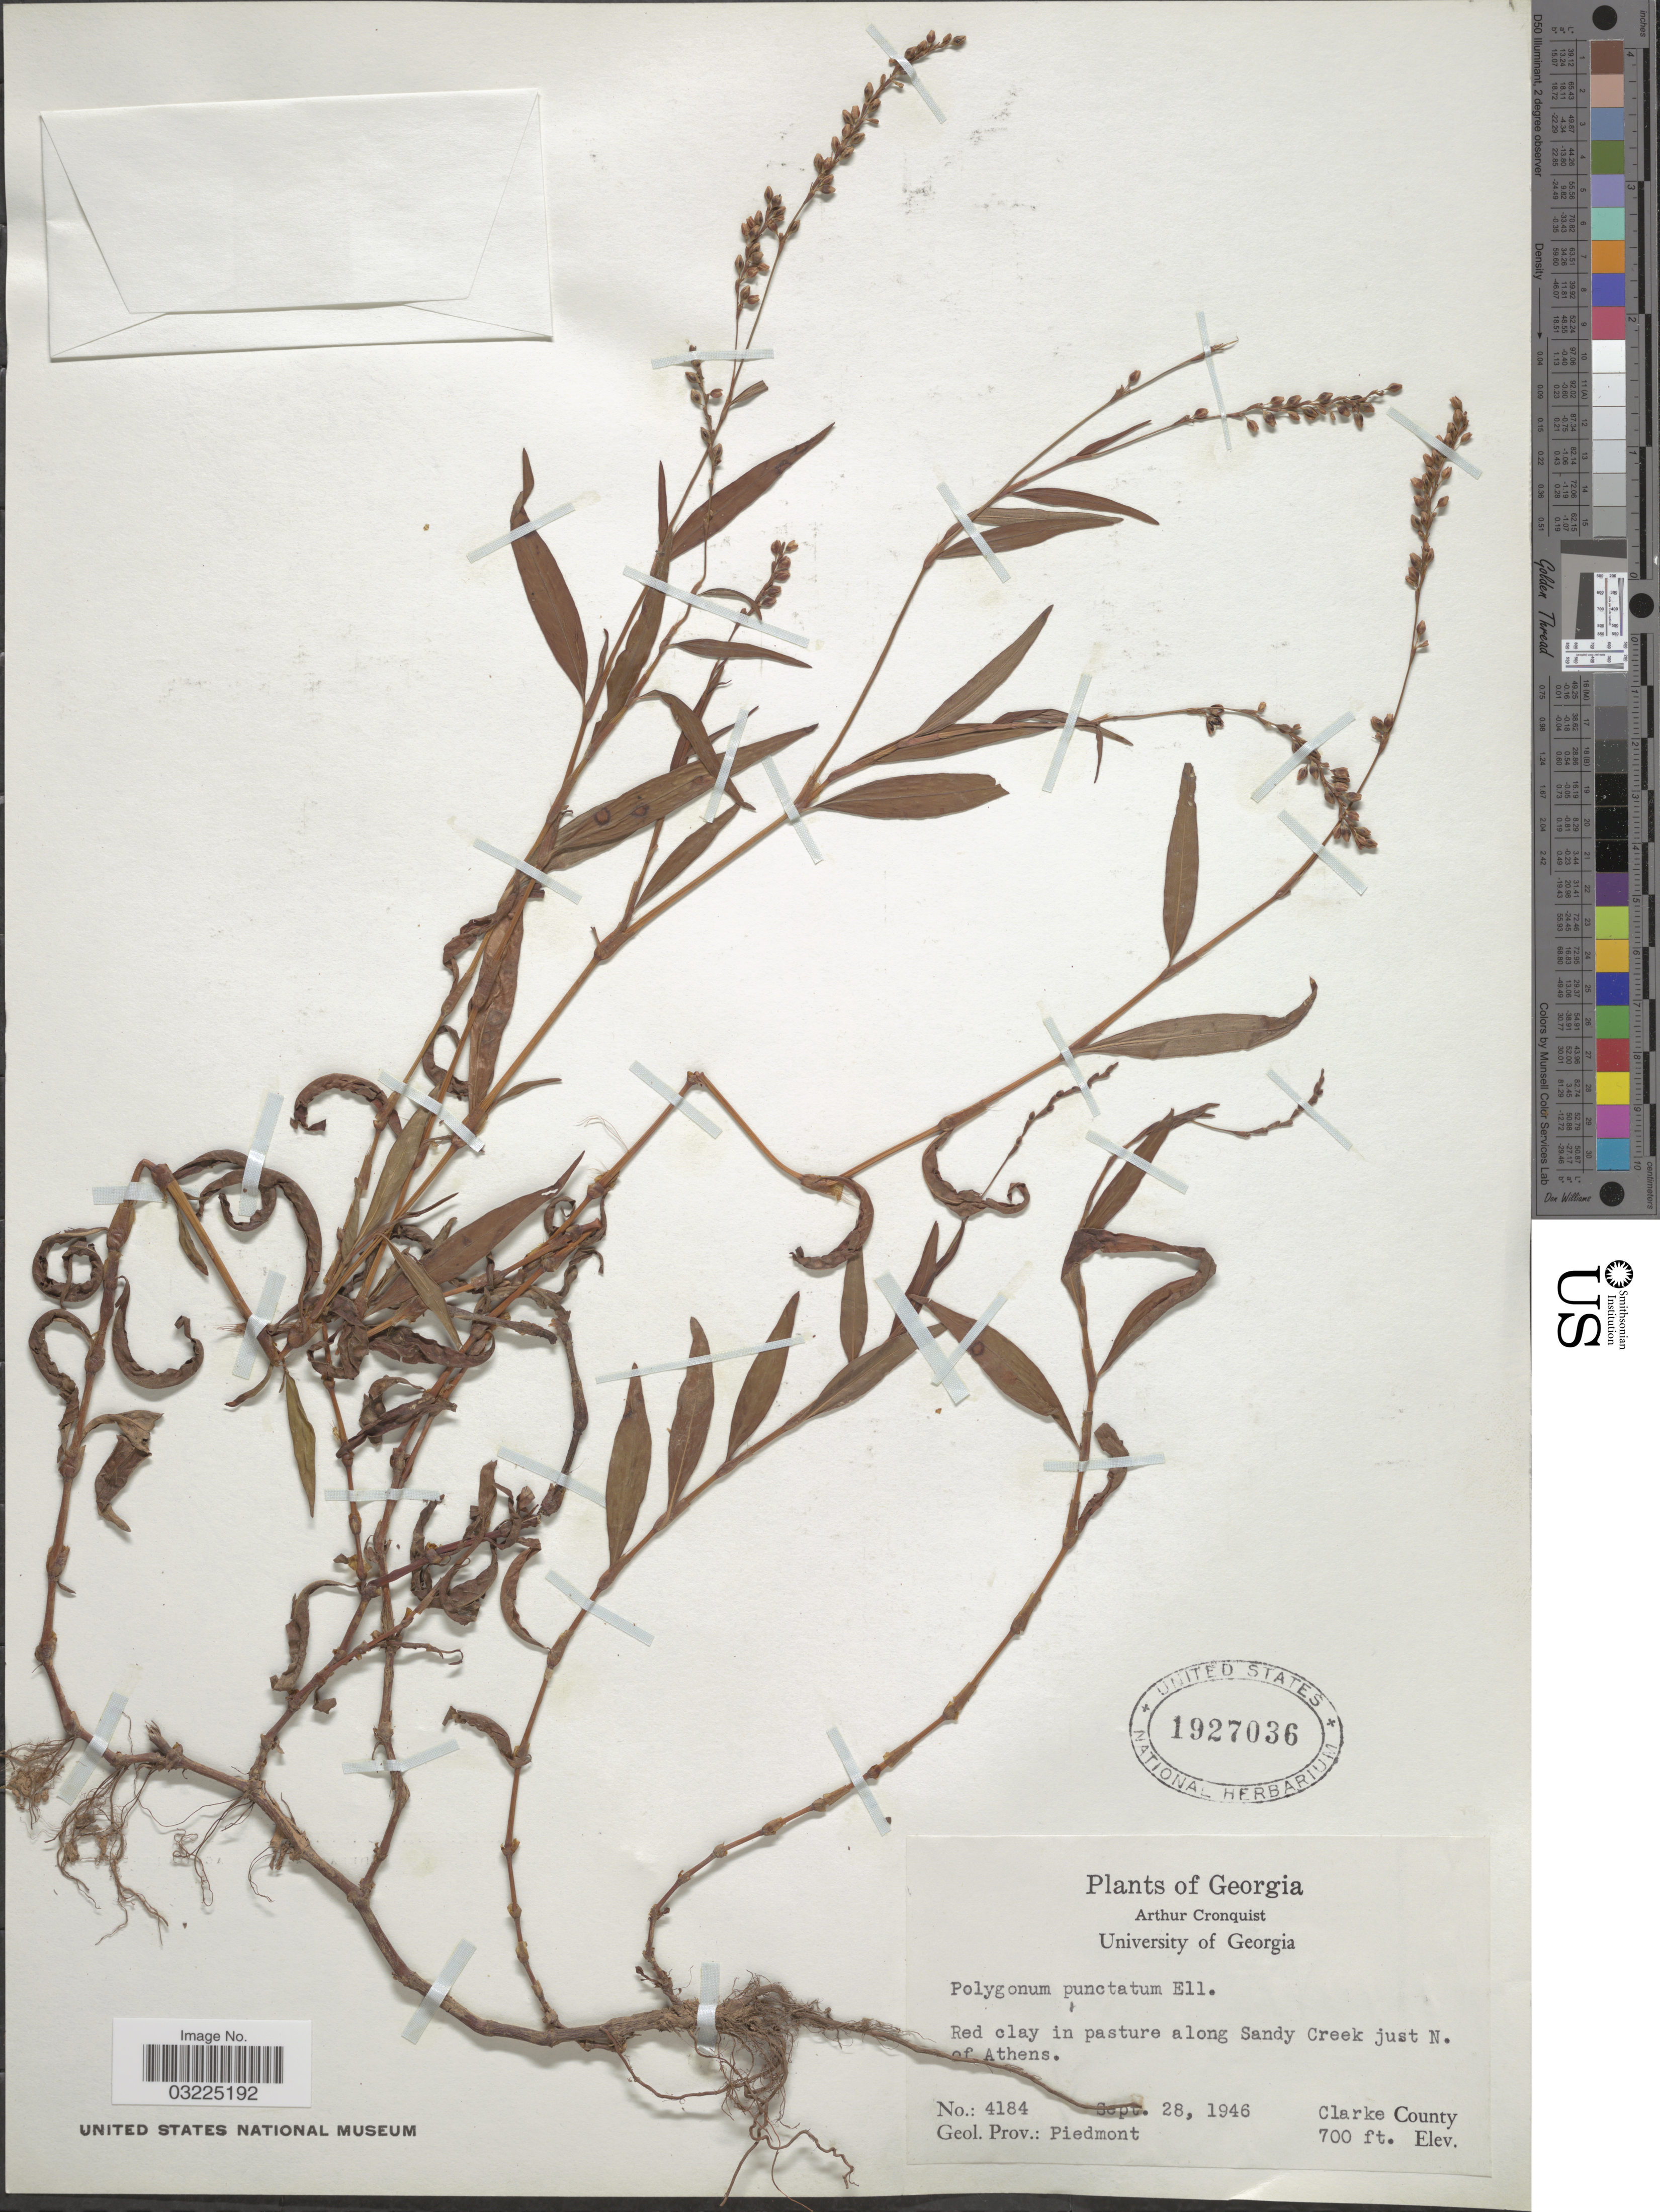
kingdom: Plantae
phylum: Tracheophyta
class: Magnoliopsida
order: Caryophyllales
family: Polygonaceae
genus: Persicaria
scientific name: Persicaria punctata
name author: (Elliott) Small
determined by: Atha, D. E.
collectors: A. J. Cronquist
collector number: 4184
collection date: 1946-09-28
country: United States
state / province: Georgia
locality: Red clay in pasture along Sandy Creek just N. of Athens. Clarke County.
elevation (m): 213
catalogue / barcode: US 1927036